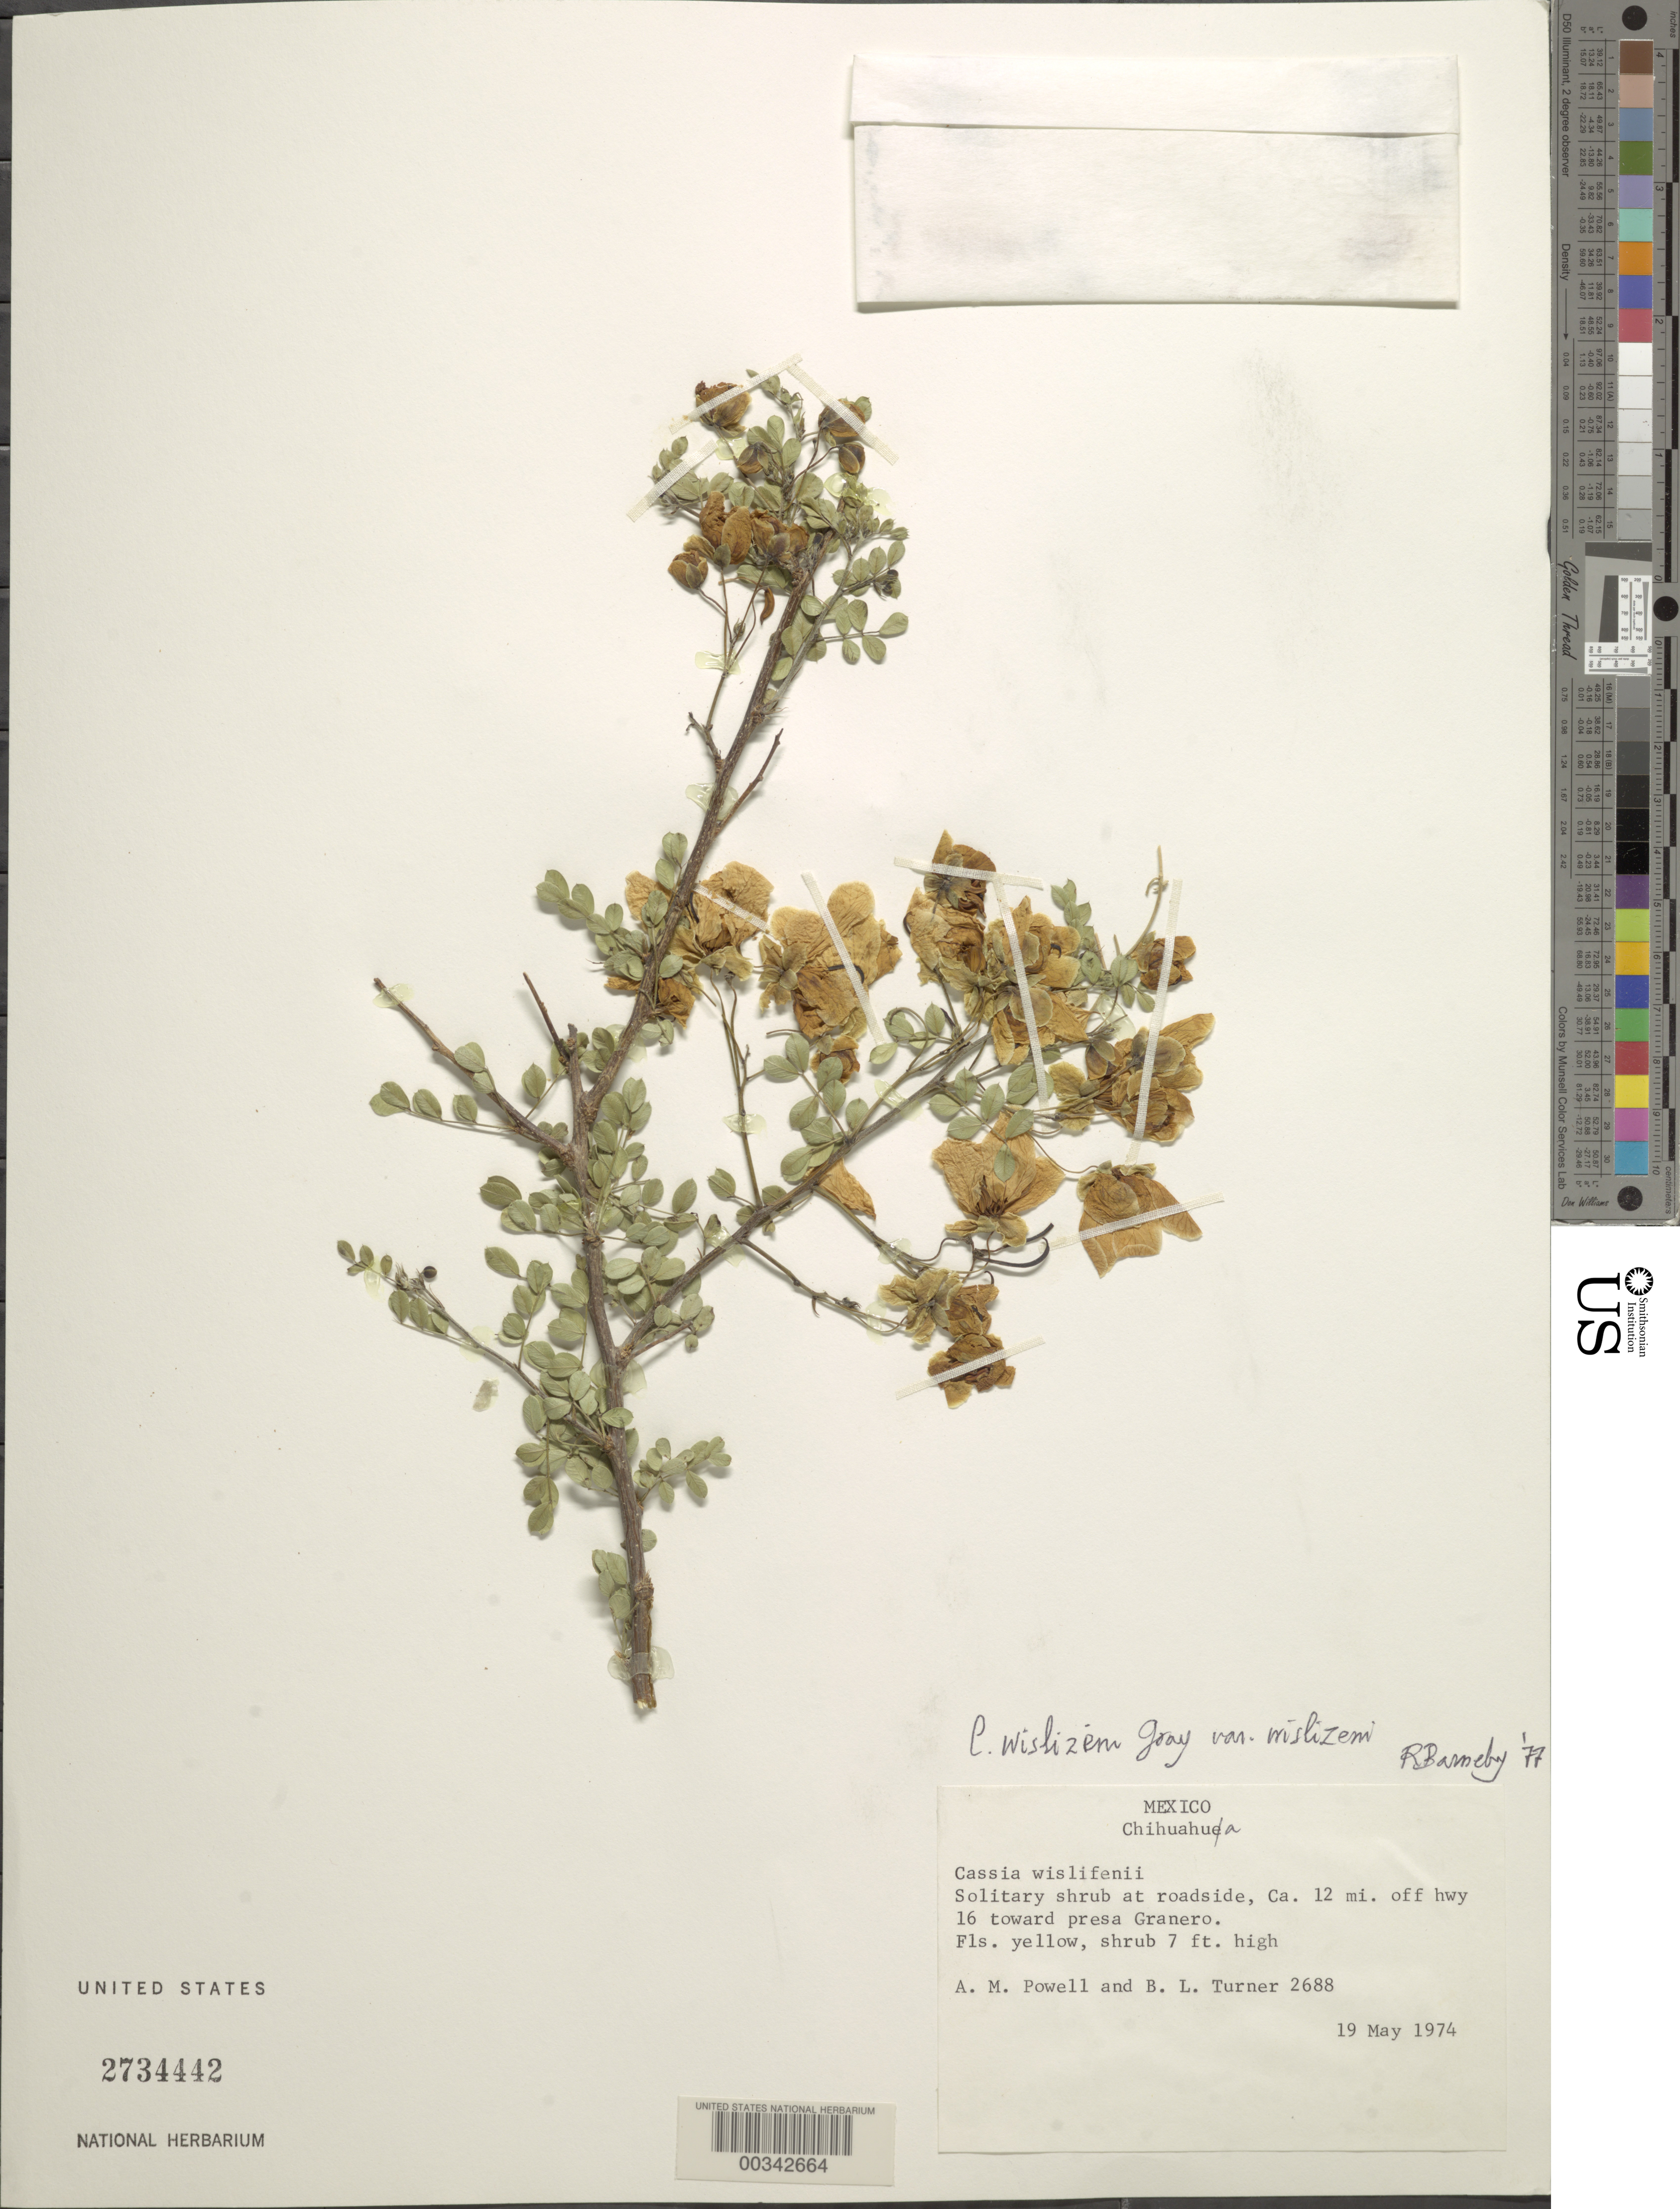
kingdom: Plantae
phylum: Tracheophyta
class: Magnoliopsida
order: Fabales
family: Fabaceae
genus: Senna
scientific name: Senna wislizeni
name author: (A. Gray) H.S. Irwin & Barneby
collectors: A. M. Powell & B. L. Turner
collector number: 2688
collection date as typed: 19 May 1974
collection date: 1974-05-19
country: Mexico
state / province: Chihuahua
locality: Ca 12 mi of hwy 16 toward Presa Granero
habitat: Roadside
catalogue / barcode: US 2734442